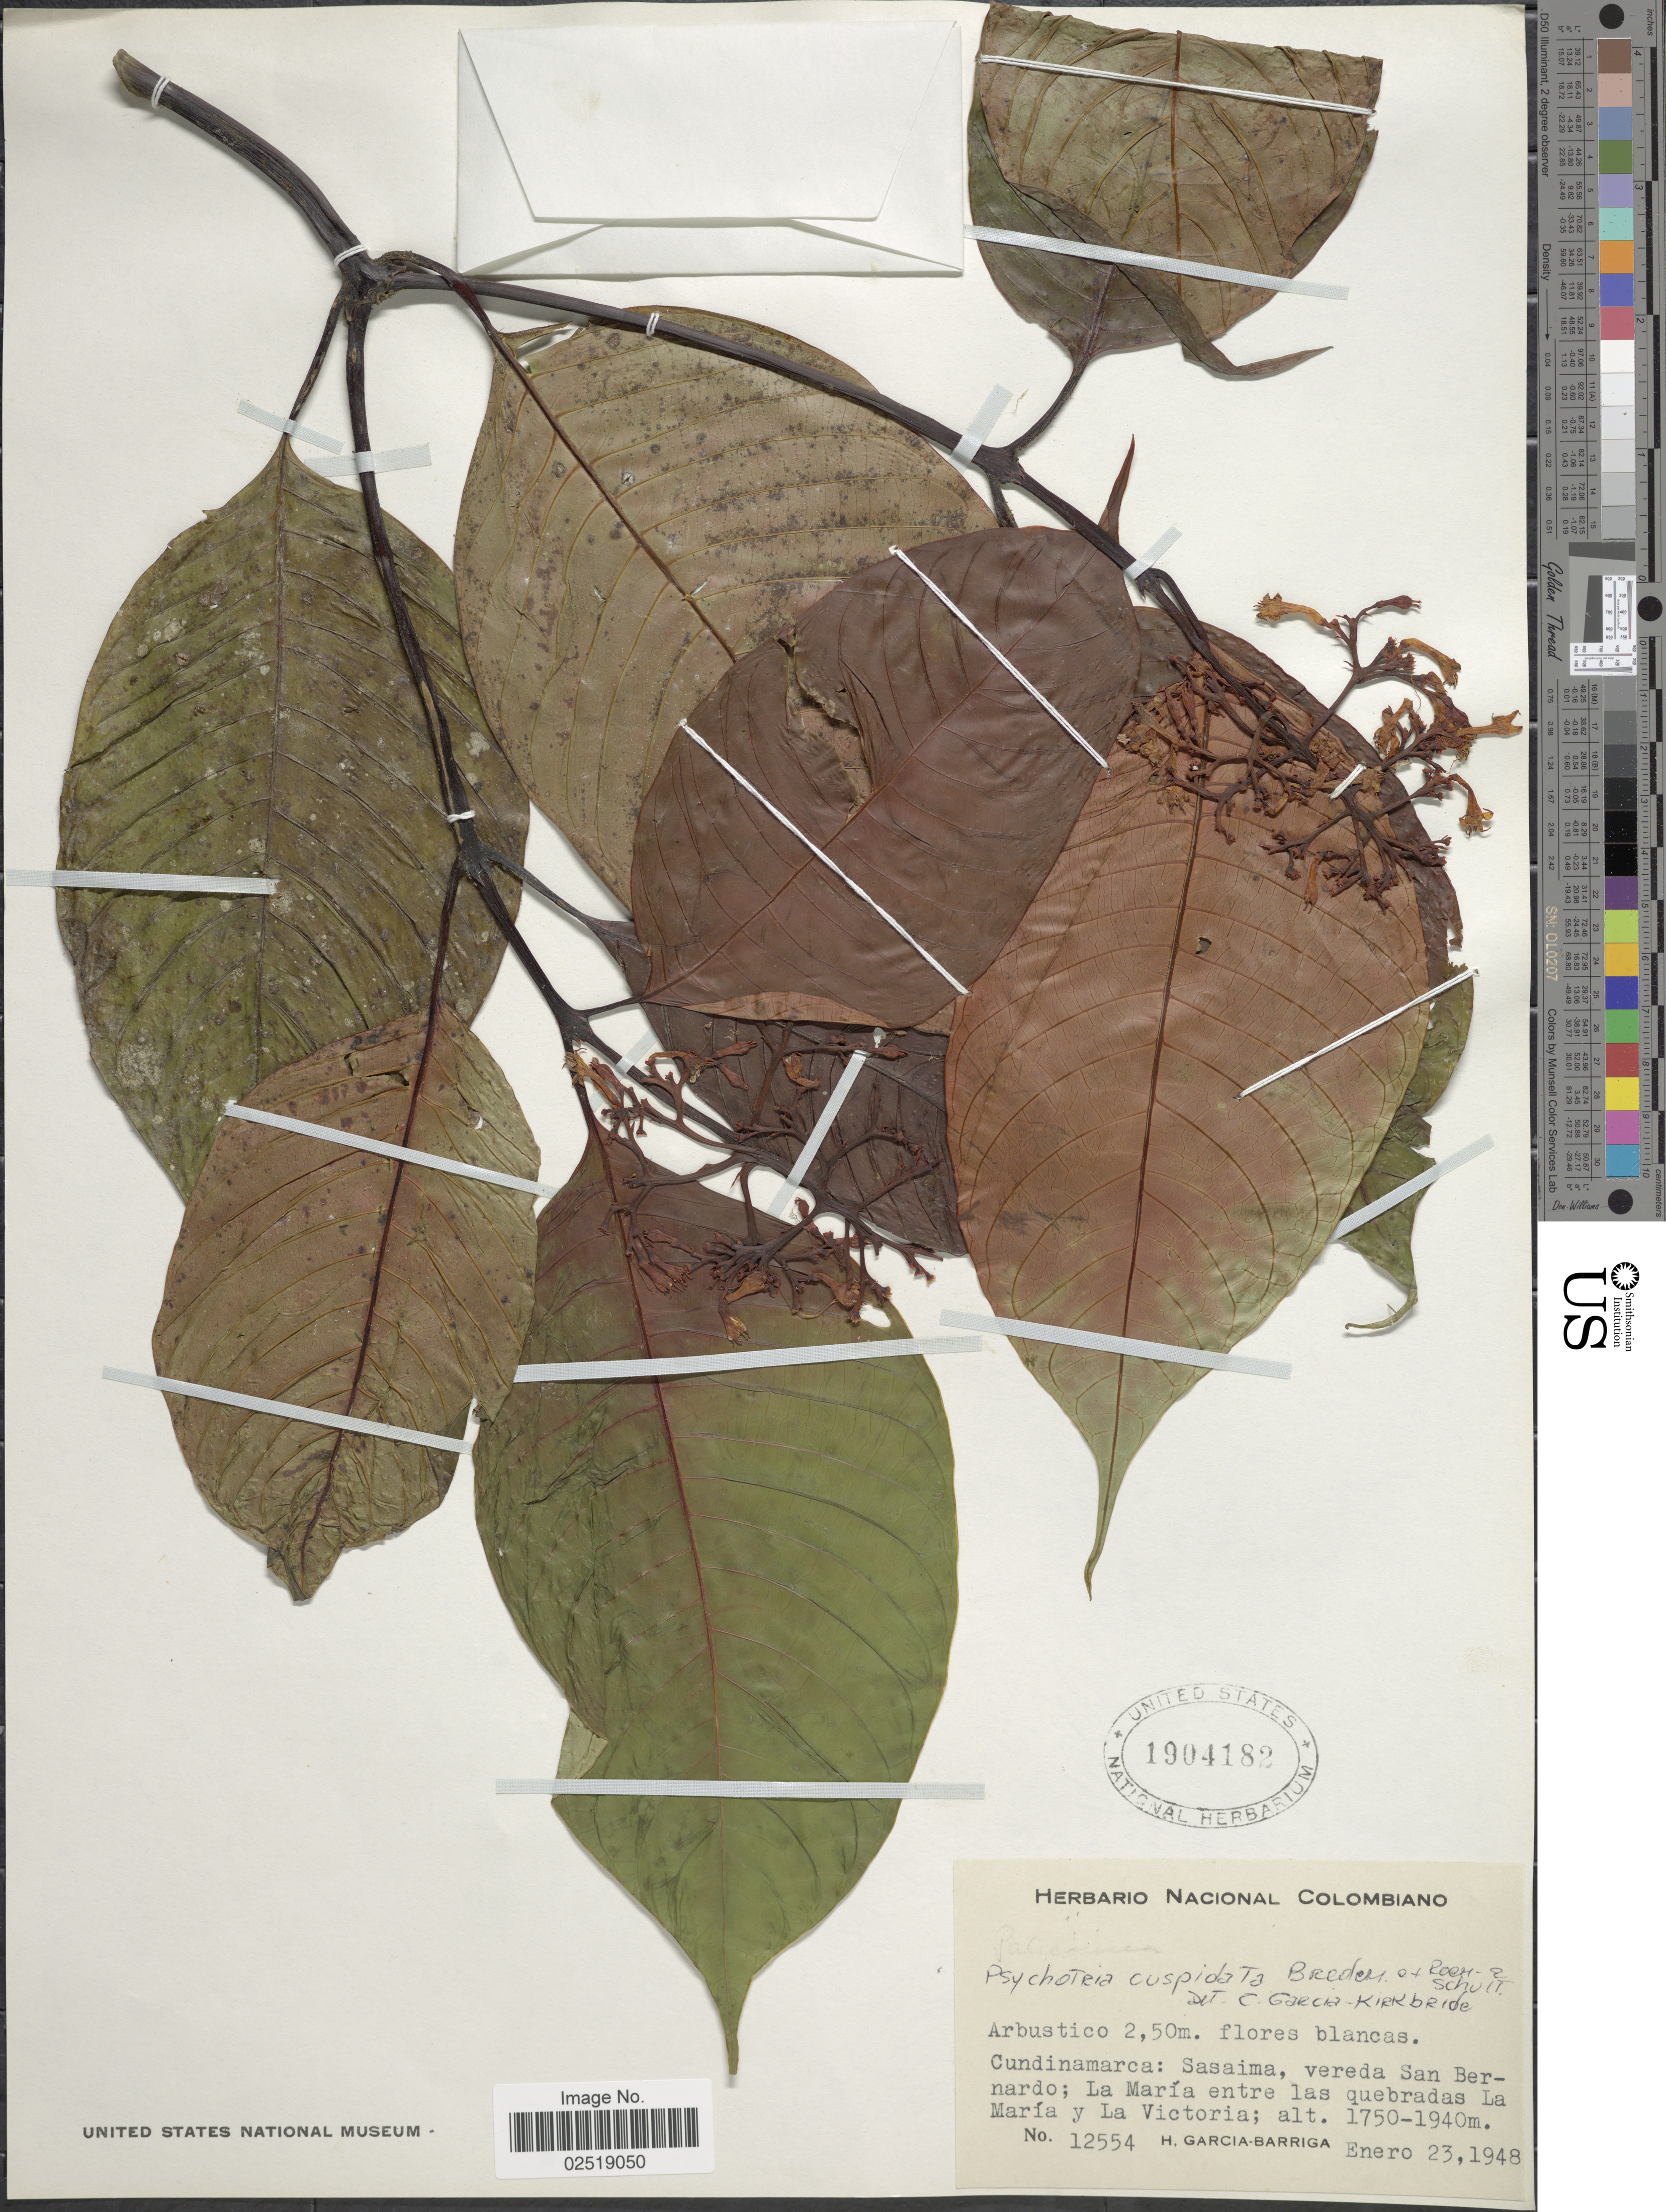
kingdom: Plantae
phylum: Tracheophyta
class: Magnoliopsida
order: Gentianales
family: Rubiaceae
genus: Psychotria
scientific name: Psychotria cuspidata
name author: Bredem. ex Schult.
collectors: H. García Barriga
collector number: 12554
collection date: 1948-01-23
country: Colombia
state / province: Cundinamarca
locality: Sasaima, vereda San Bernardo; La Maria entre las quebradas La Maria y La Victoria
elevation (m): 1750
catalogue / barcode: US 1904182